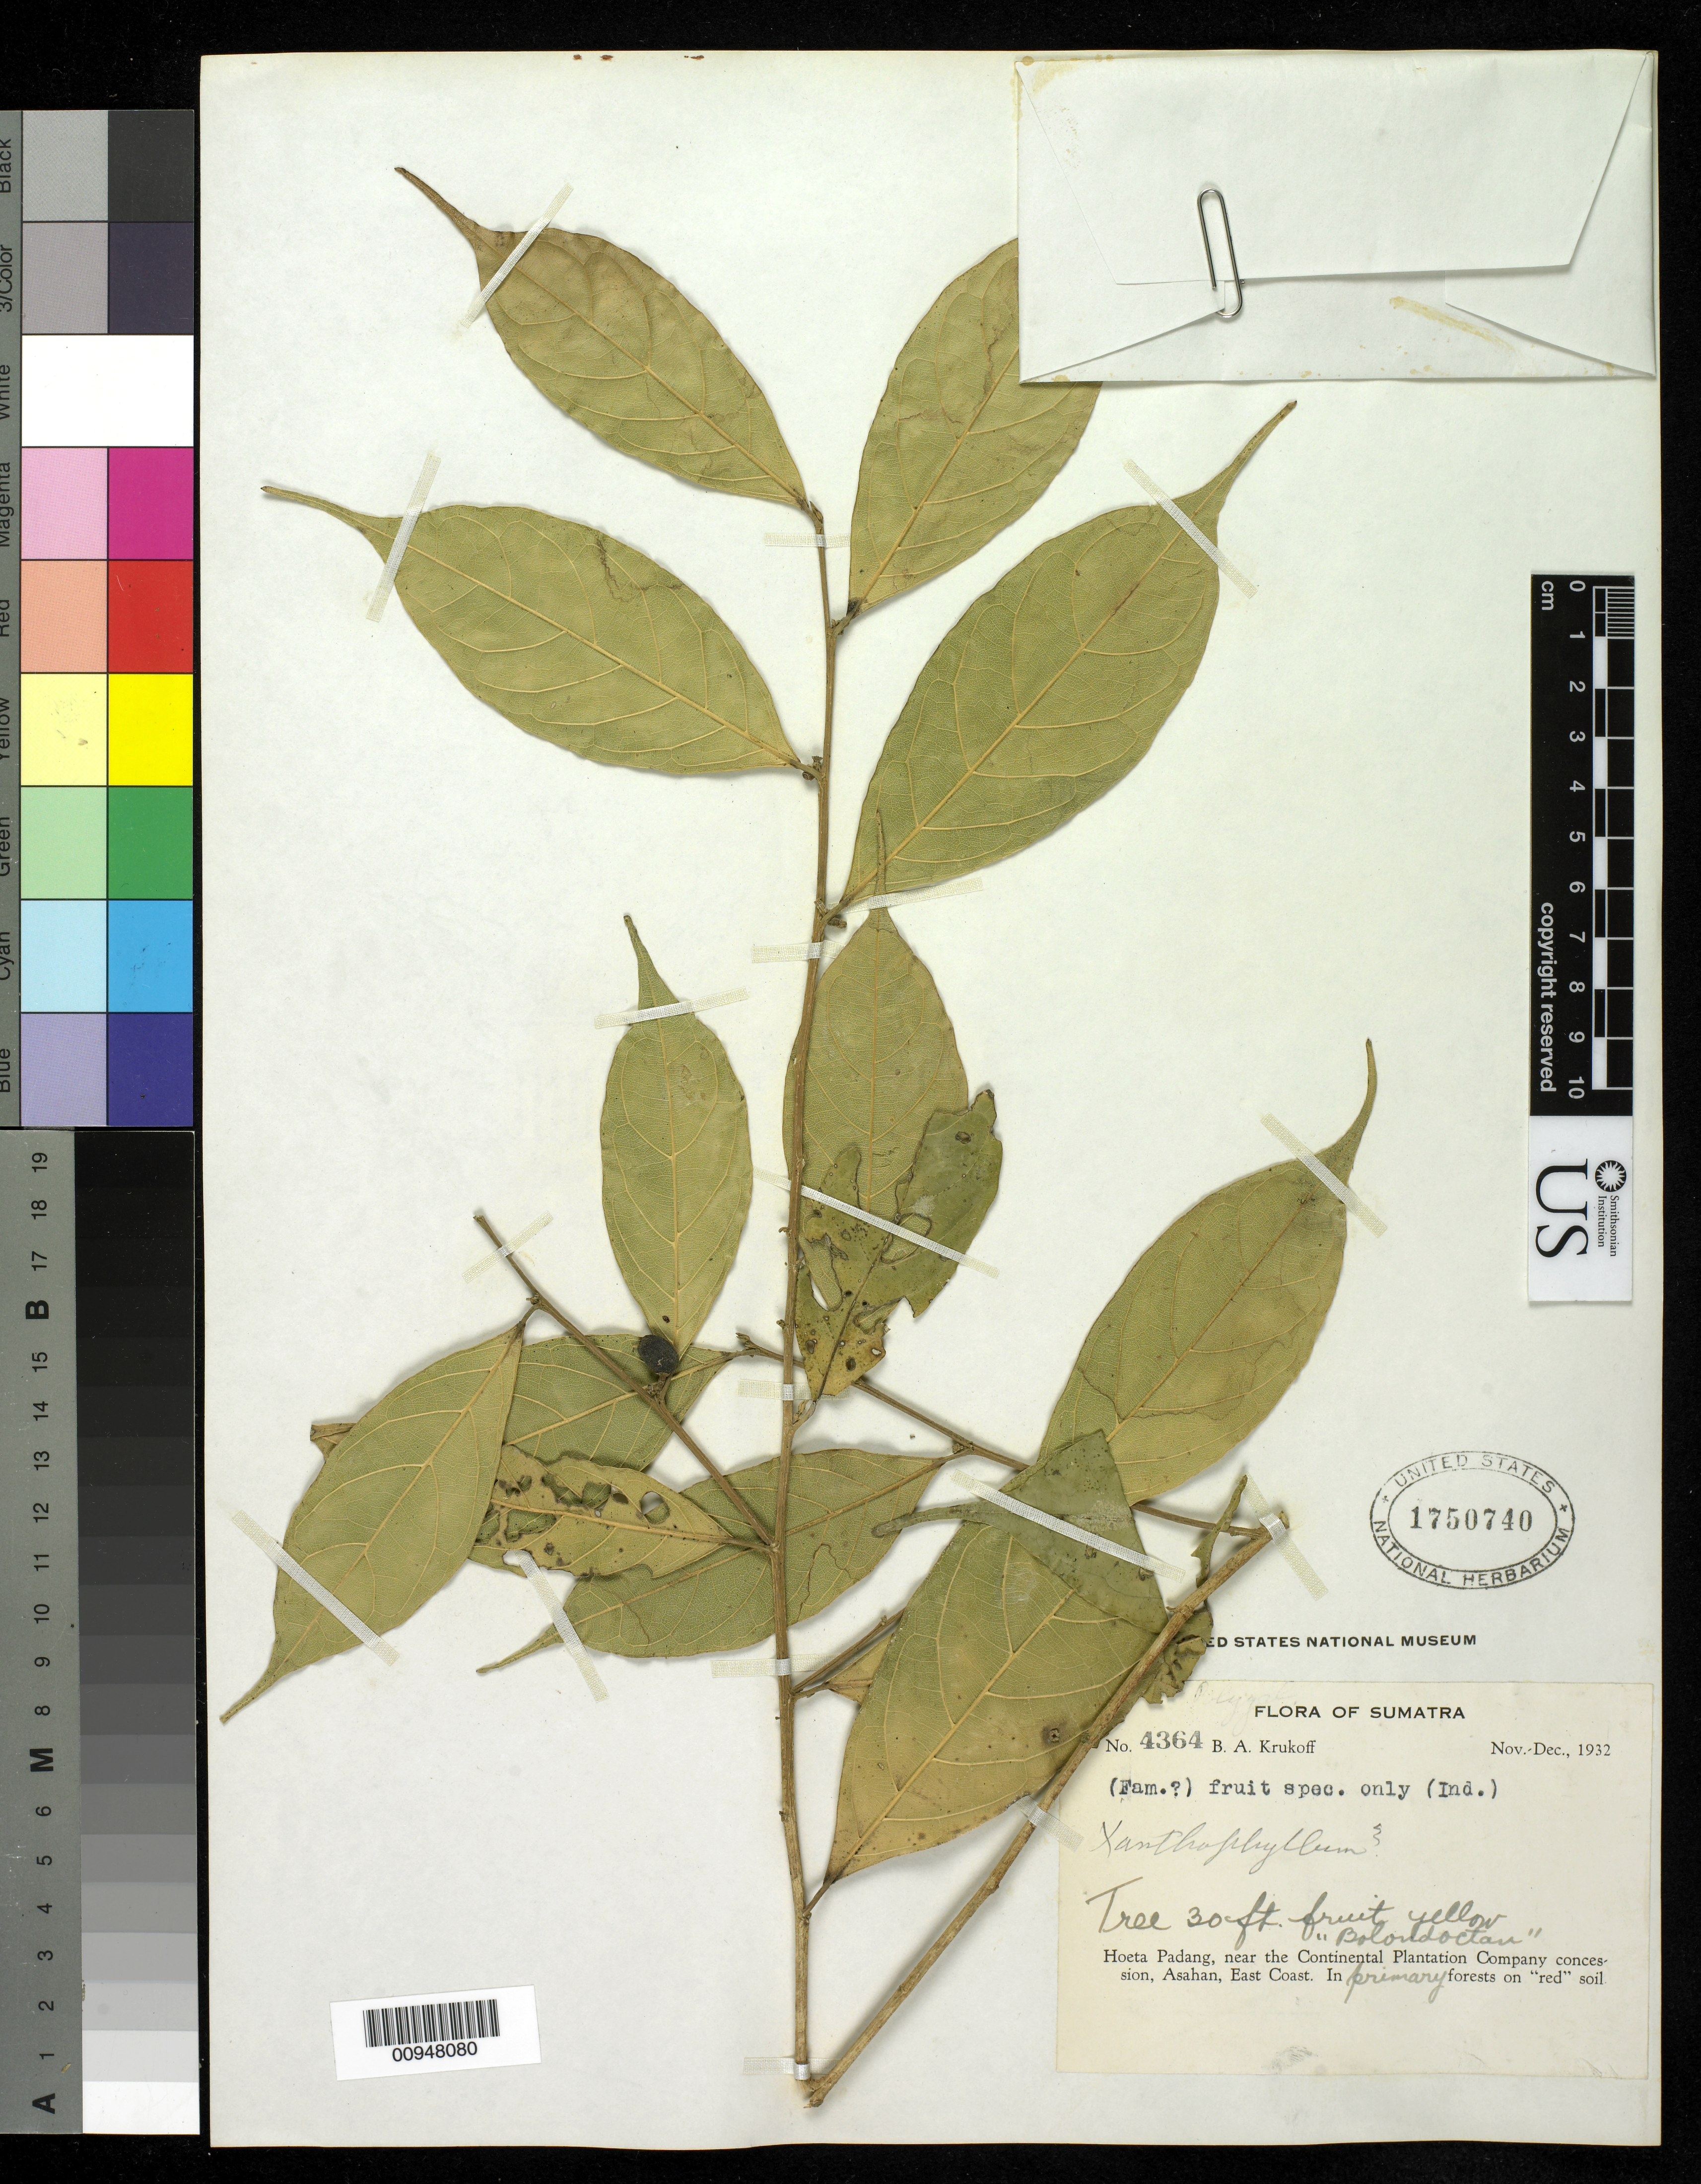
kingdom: Plantae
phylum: Tracheophyta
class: Magnoliopsida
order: Fabales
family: Polygalaceae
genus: Xanthophyllum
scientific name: Xanthophyllum sp.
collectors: B. A. Krukoff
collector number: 4364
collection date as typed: Nov 1932 to Dec 1932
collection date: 1932-11/1932-12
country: Indonesia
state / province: Sumatra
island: Sumatra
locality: Hoeta Padang, near the Continental Plantation Company concession, Asahan, East Coast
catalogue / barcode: US 1750740